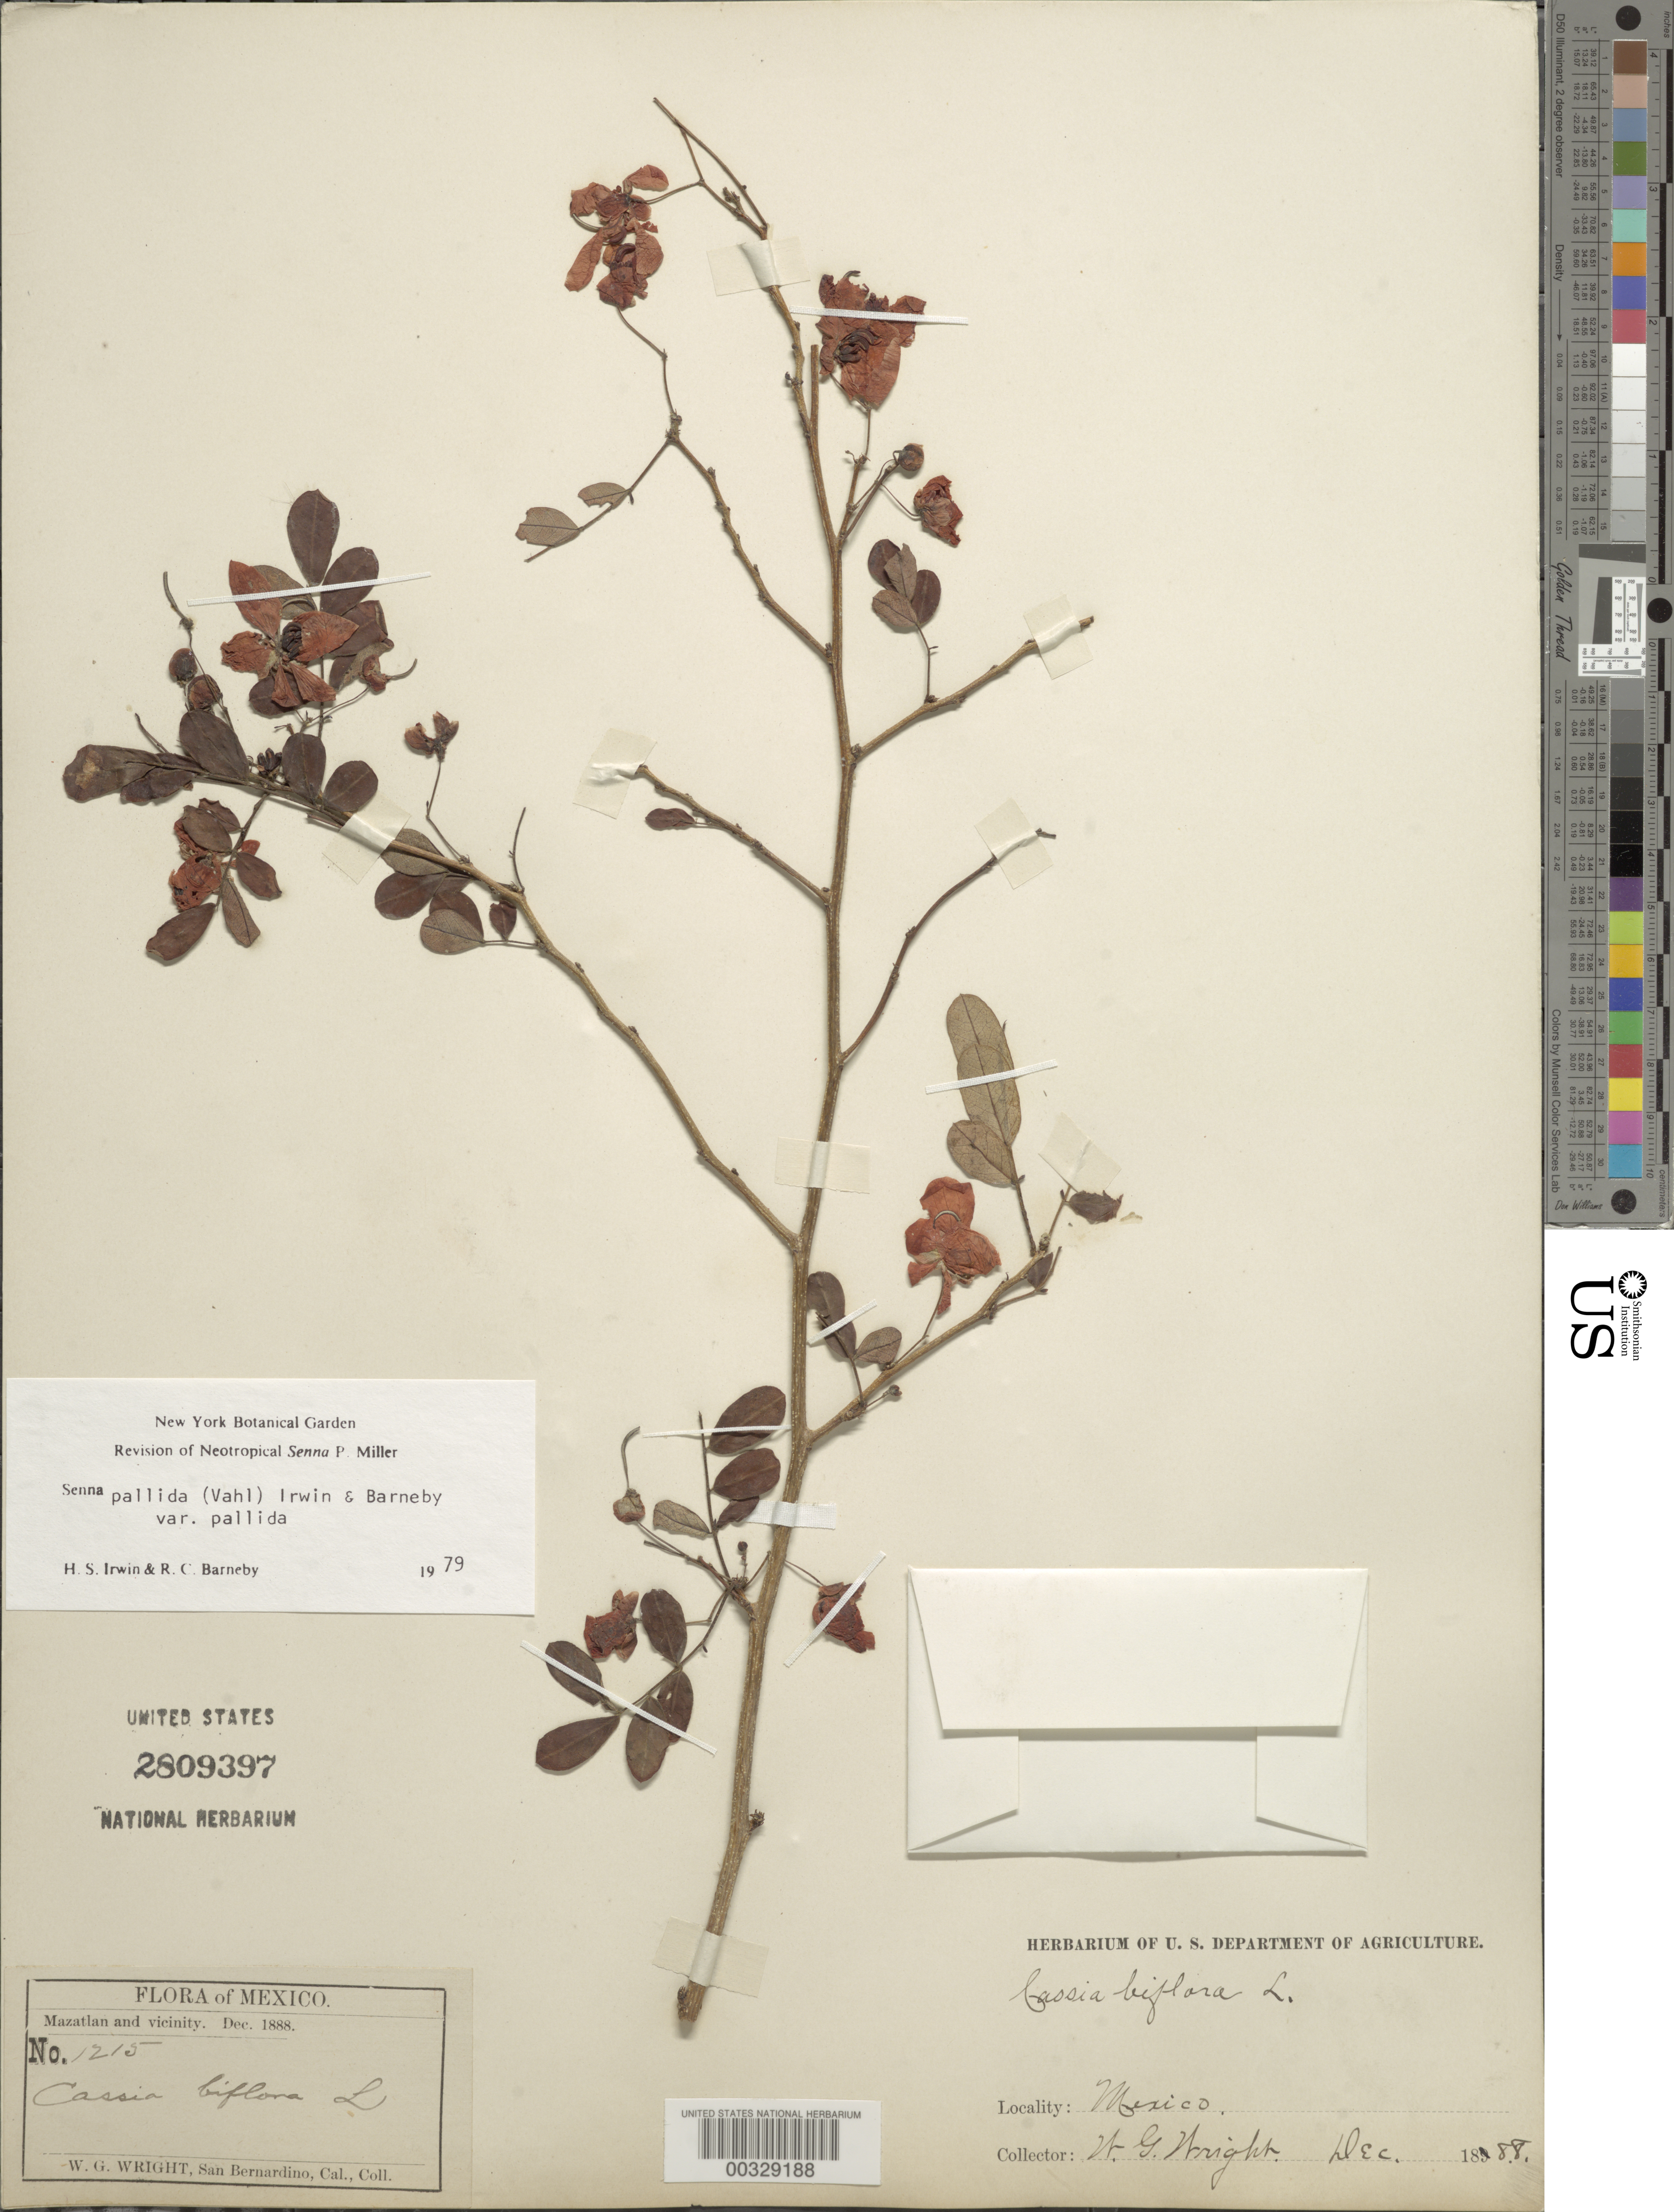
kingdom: Plantae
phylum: Tracheophyta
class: Magnoliopsida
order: Fabales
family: Fabaceae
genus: Senna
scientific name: Senna pallida var. pallida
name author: (Vahl) H.S. Irwin & Barneby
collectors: W. G. Wright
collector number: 1215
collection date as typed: Dec 1888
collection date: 1888-12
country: Mexico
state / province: Sinaloa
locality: Mazatlan and vicinity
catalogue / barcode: US 2809397